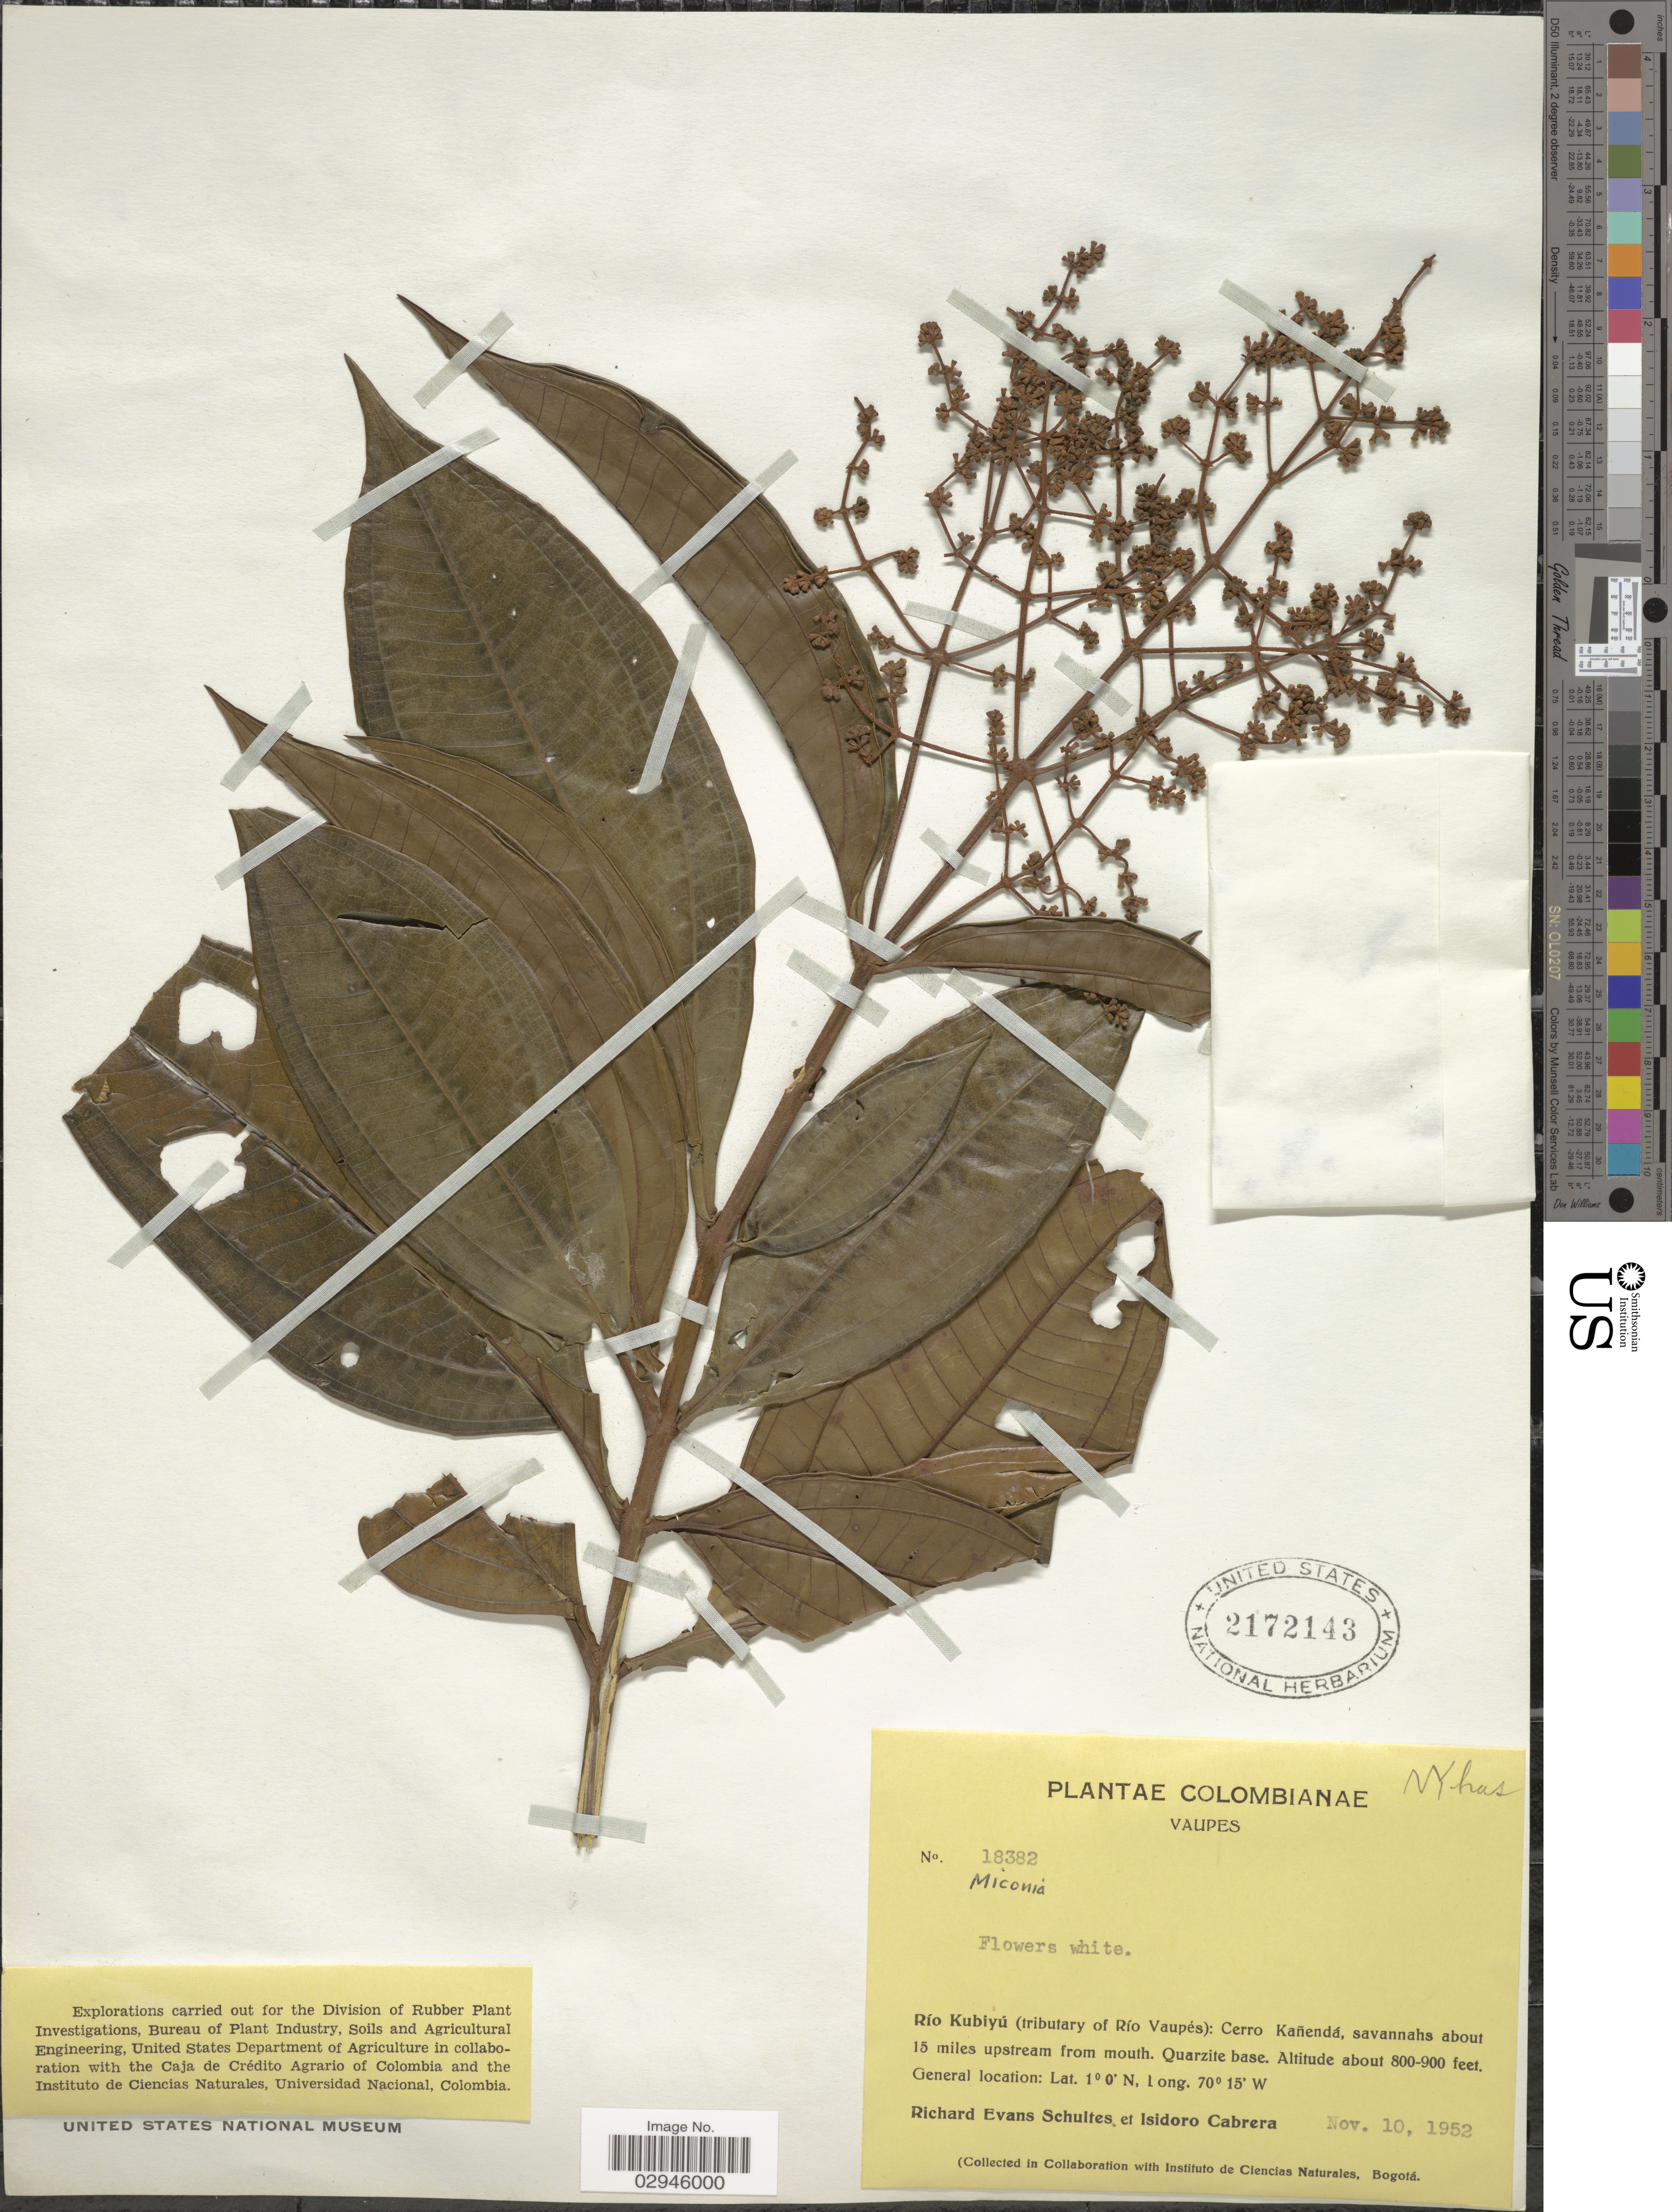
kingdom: Plantae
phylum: Tracheophyta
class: Magnoliopsida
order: Myrtales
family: Melastomataceae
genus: Miconia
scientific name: Miconia sp.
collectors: R. E. Schultes & I. Cabrera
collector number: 18382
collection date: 1952-11-10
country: Colombia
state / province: Vaupés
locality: Río Kubiyú (tributary of R;io Vaupés): Cerro Kañendá, savannahs about 15 miles upstream from mouth.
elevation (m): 244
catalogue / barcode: US 2172143